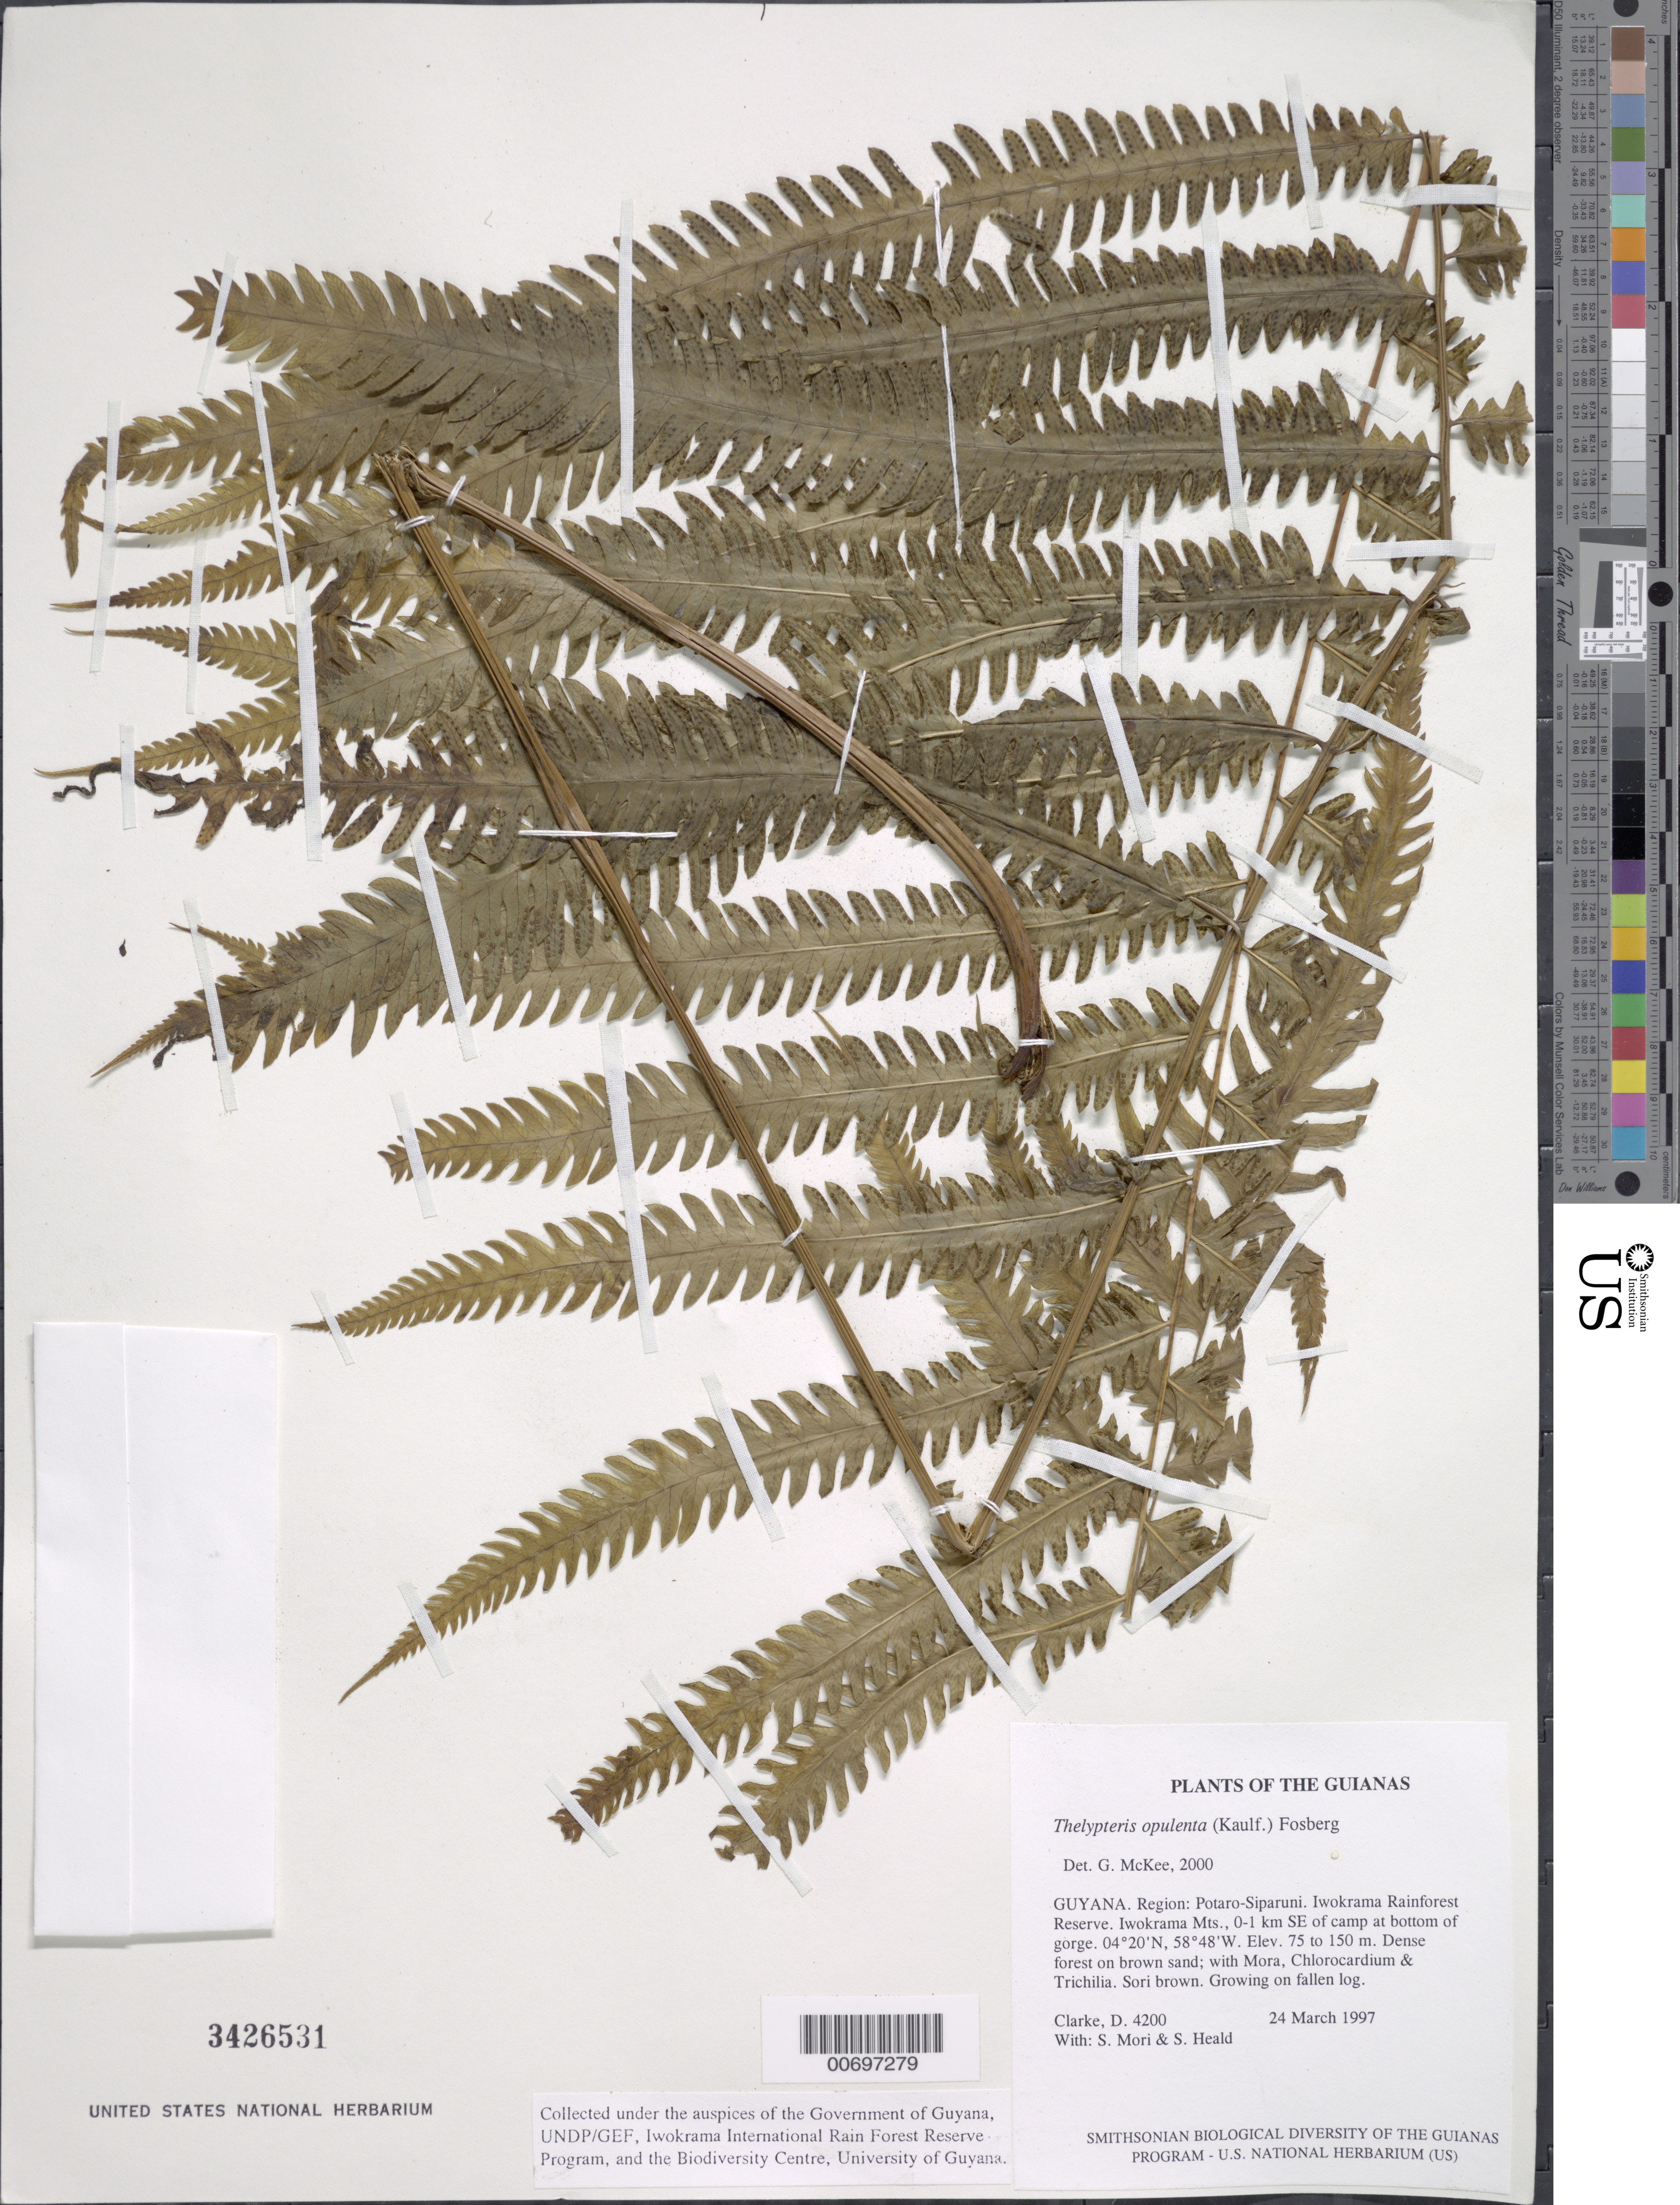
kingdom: Plantae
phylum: Tracheophyta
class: Polypodiopsida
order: Polypodiales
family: Thelypteridaceae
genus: Amphineuron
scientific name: Amphineuron opulentum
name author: (Kaulf.) Holttum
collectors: H. D. Clarke, S. Mori & S. Heald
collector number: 4200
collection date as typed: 24 March 1997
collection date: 1997-03-24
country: Guyana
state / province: Potaro-Siparuni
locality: Iwokrama Rainforest Reserve. Iwokrama Mts., 0-1 km SE of camp at bottom of gorge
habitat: Dense forest on brown sand; with Mora, Chlorocardium & Trichilia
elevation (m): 75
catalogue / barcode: US 3426531